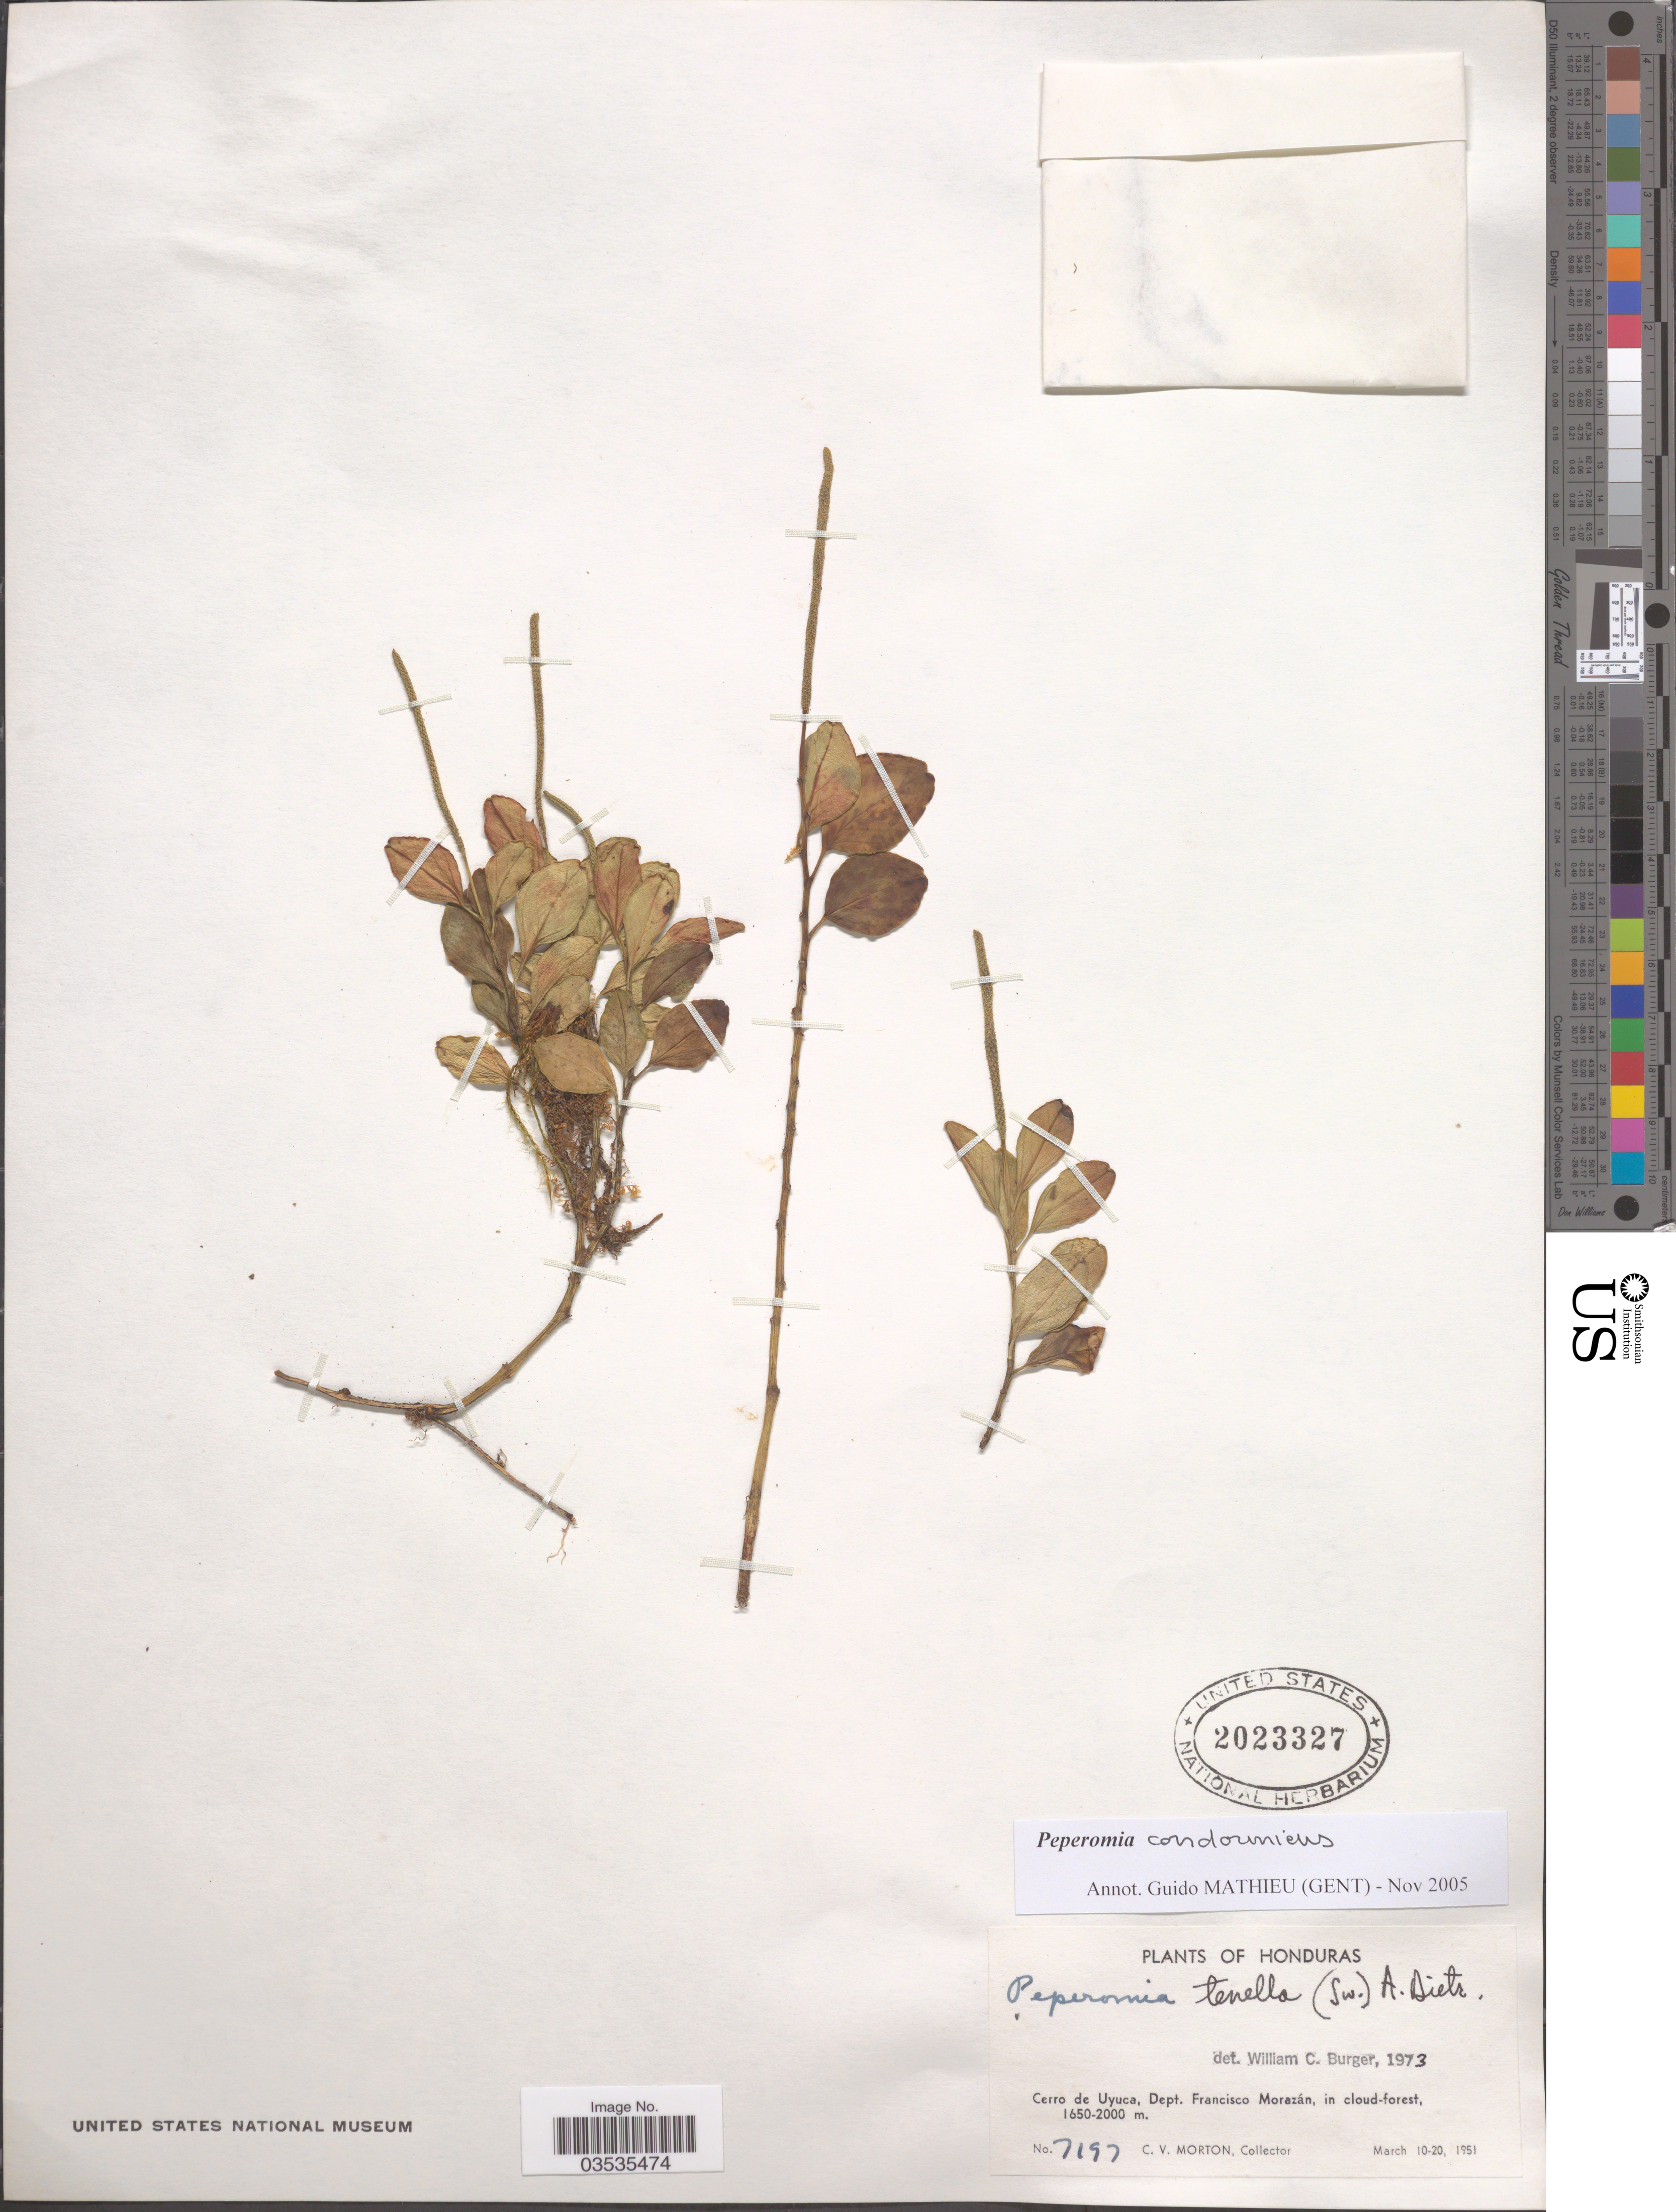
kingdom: Plantae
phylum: Tracheophyta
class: Magnoliopsida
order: Piperales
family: Piperaceae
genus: Peperomia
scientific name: Peperomia tenuipes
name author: Trel.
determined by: Jiménez, José Estaban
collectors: C. V. Morton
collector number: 7197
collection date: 1951-03-10/1951-03-20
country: Honduras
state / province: Fco. Morazán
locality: Cerro de Uyuca, Dept. Francisco Morazán, in cloud-forest.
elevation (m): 1650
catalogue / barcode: US 2023327